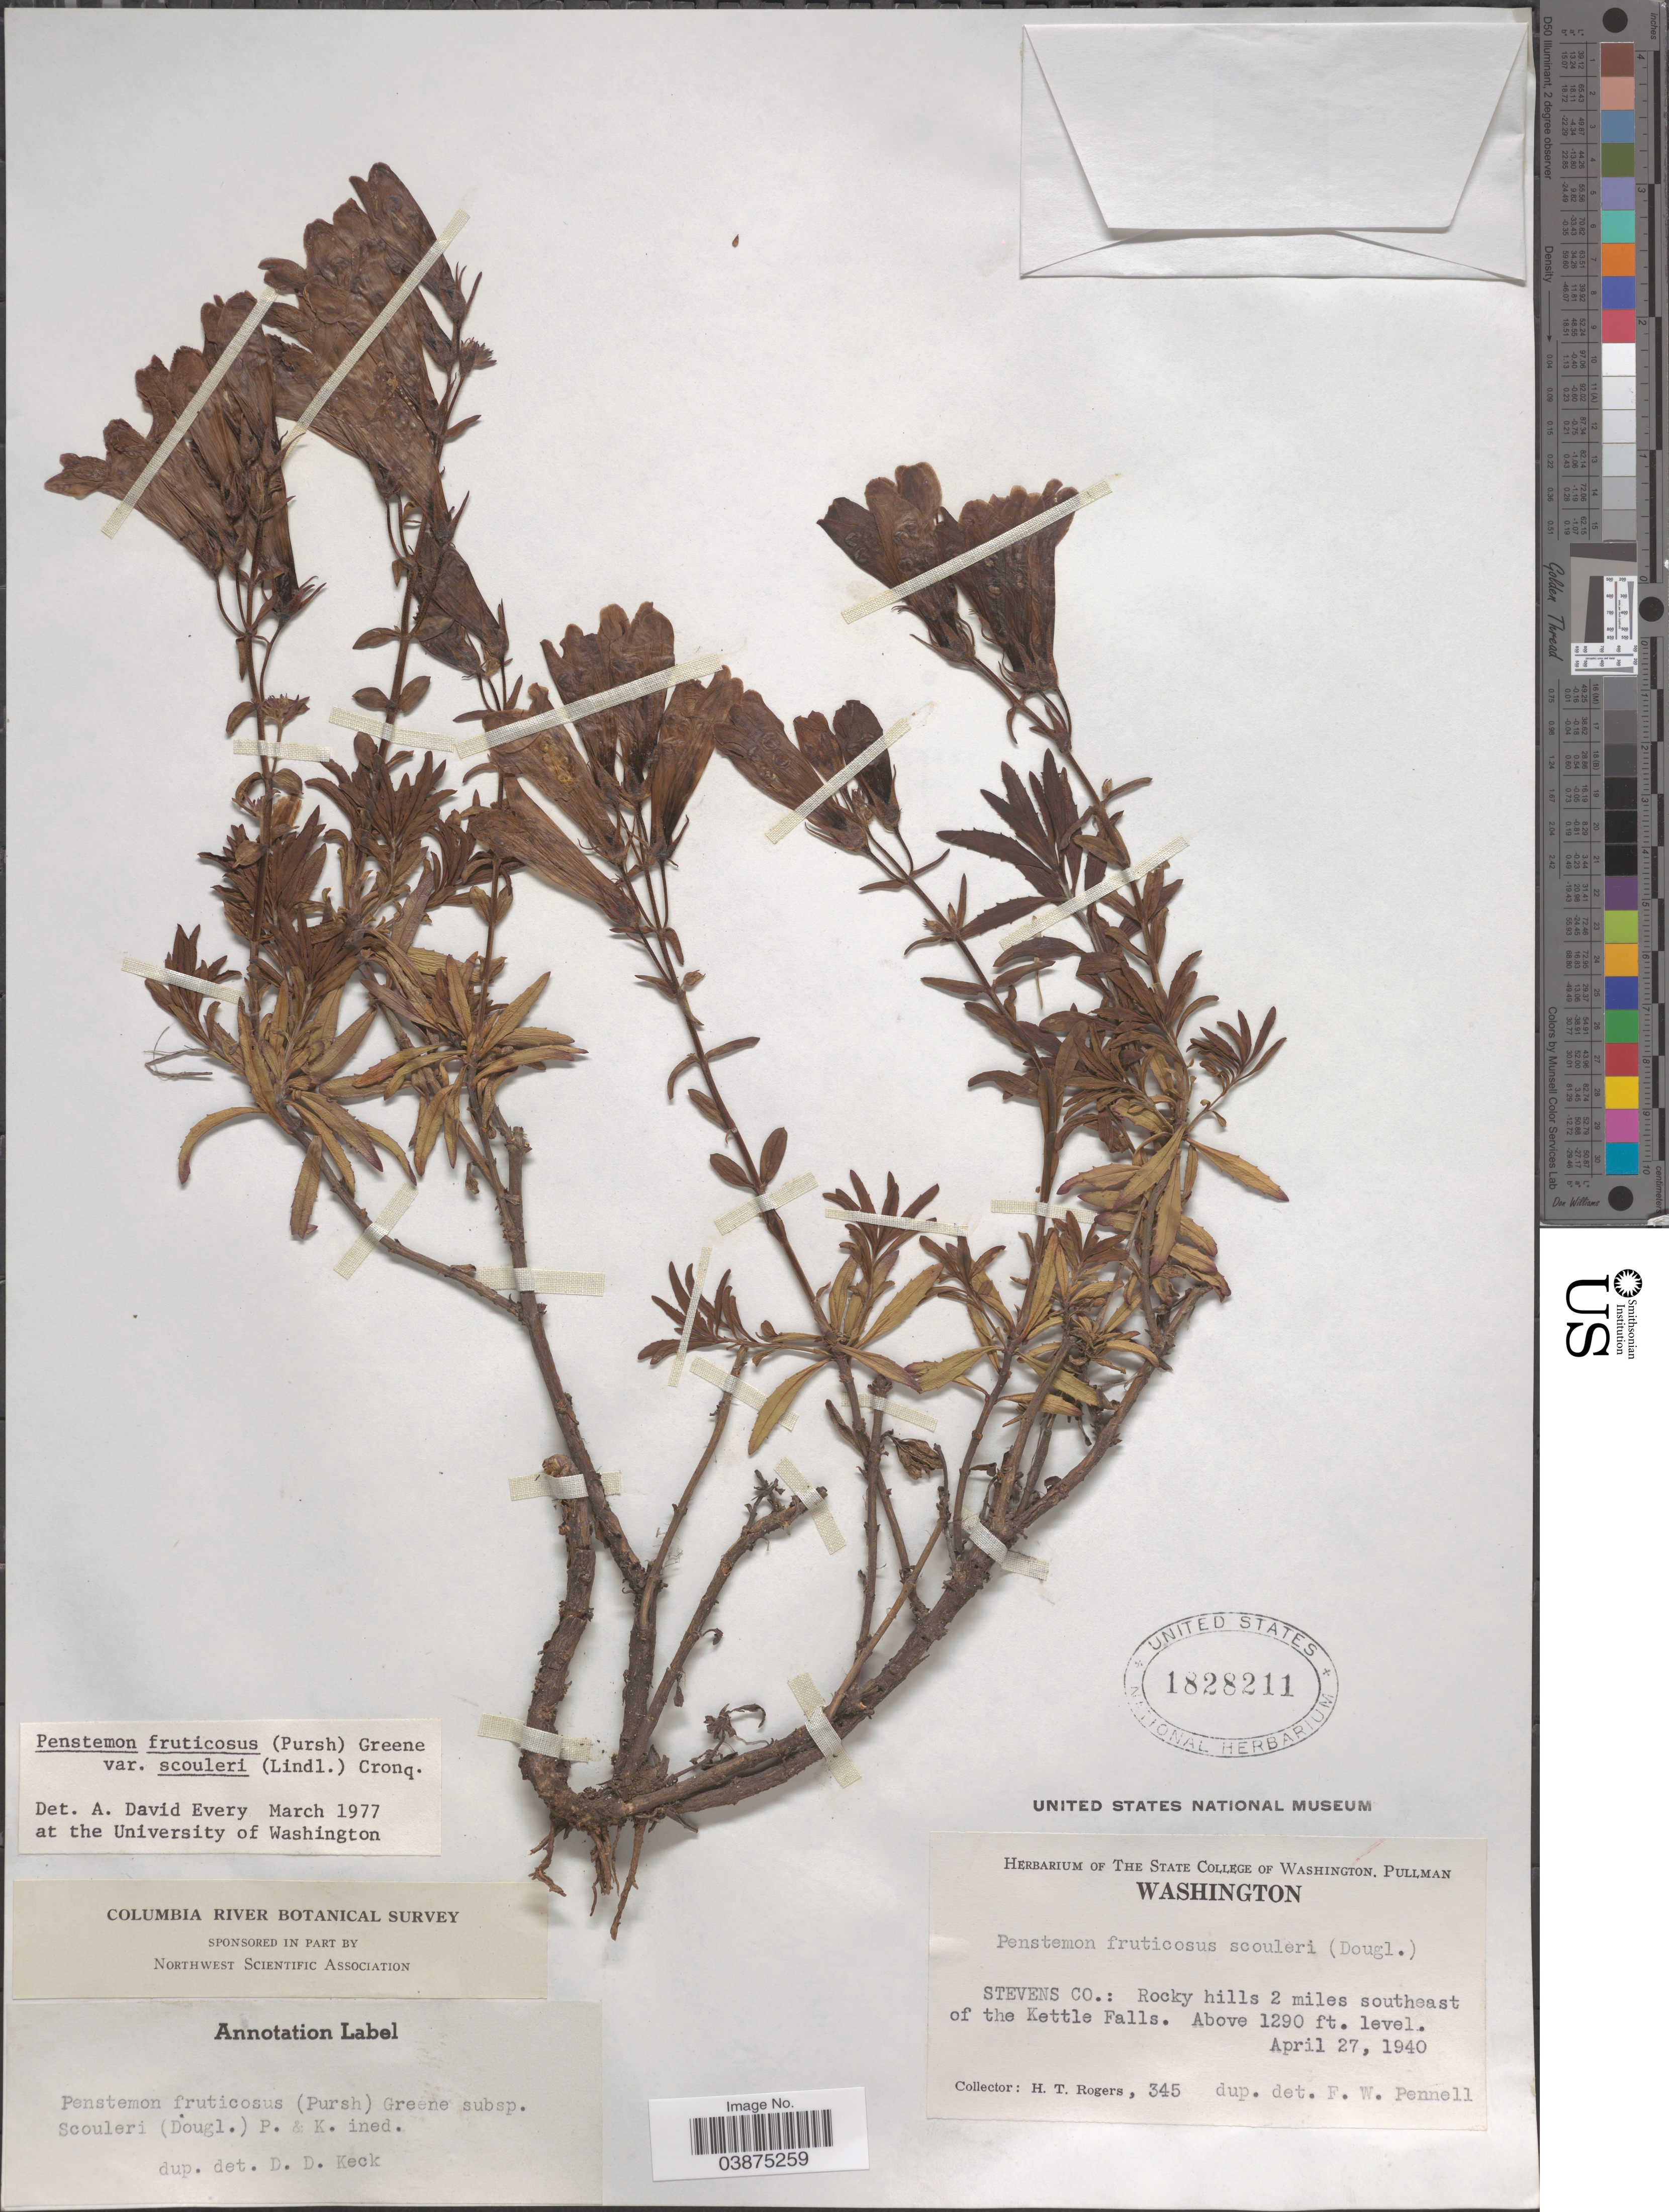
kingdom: Plantae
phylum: Tracheophyta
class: Magnoliopsida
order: Lamiales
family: Plantaginaceae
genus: Penstemon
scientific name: Penstemon fruticosus var. scouleri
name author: (Lindl.) Cronquist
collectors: H. Rogers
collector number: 345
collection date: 1940-04-27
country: United States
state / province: Washington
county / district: Stevens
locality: Stevens Co.: 2 miles southeast of the Kettle Falls.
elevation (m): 393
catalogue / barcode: US 1828211